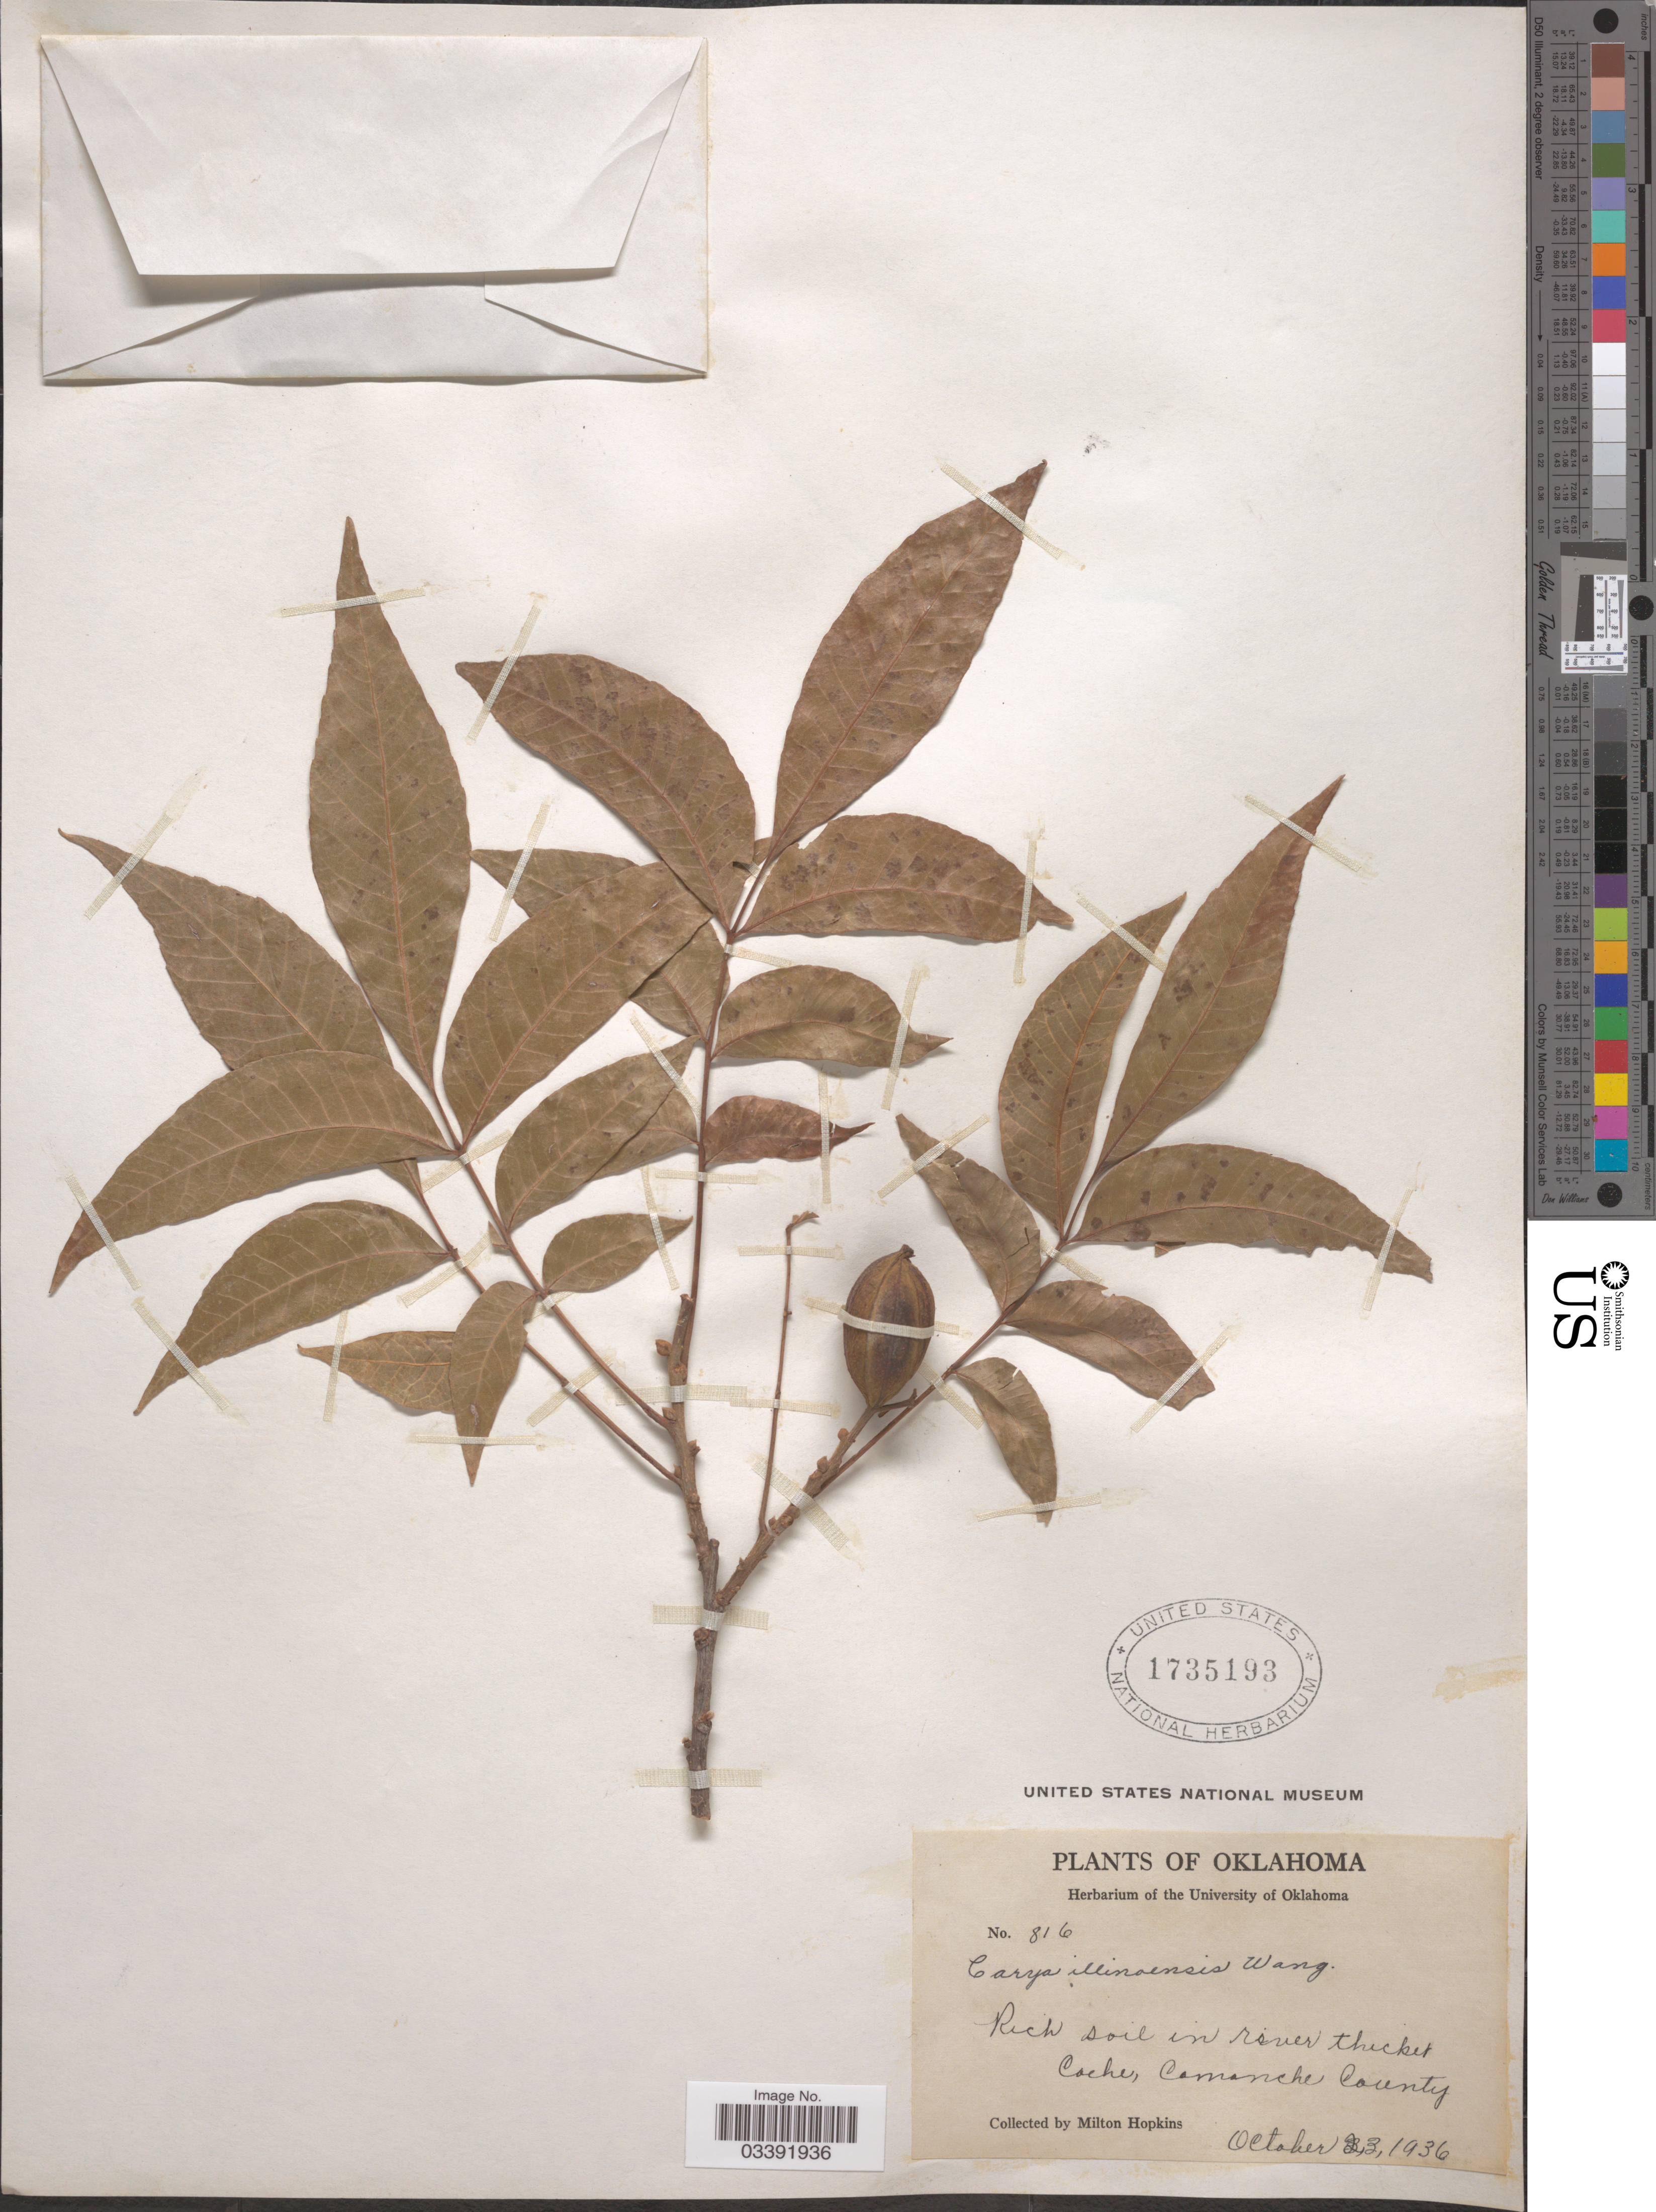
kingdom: Plantae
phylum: Tracheophyta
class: Magnoliopsida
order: Fagales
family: Juglandaceae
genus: Carya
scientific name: Carya illinoinensis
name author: (Wangenh.) K. Koch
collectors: M. Hopkins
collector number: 816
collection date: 1936-10-23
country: United States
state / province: Oklahoma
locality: Rich soil in river thicket. Coche, Comanche County.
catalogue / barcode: US 1735193